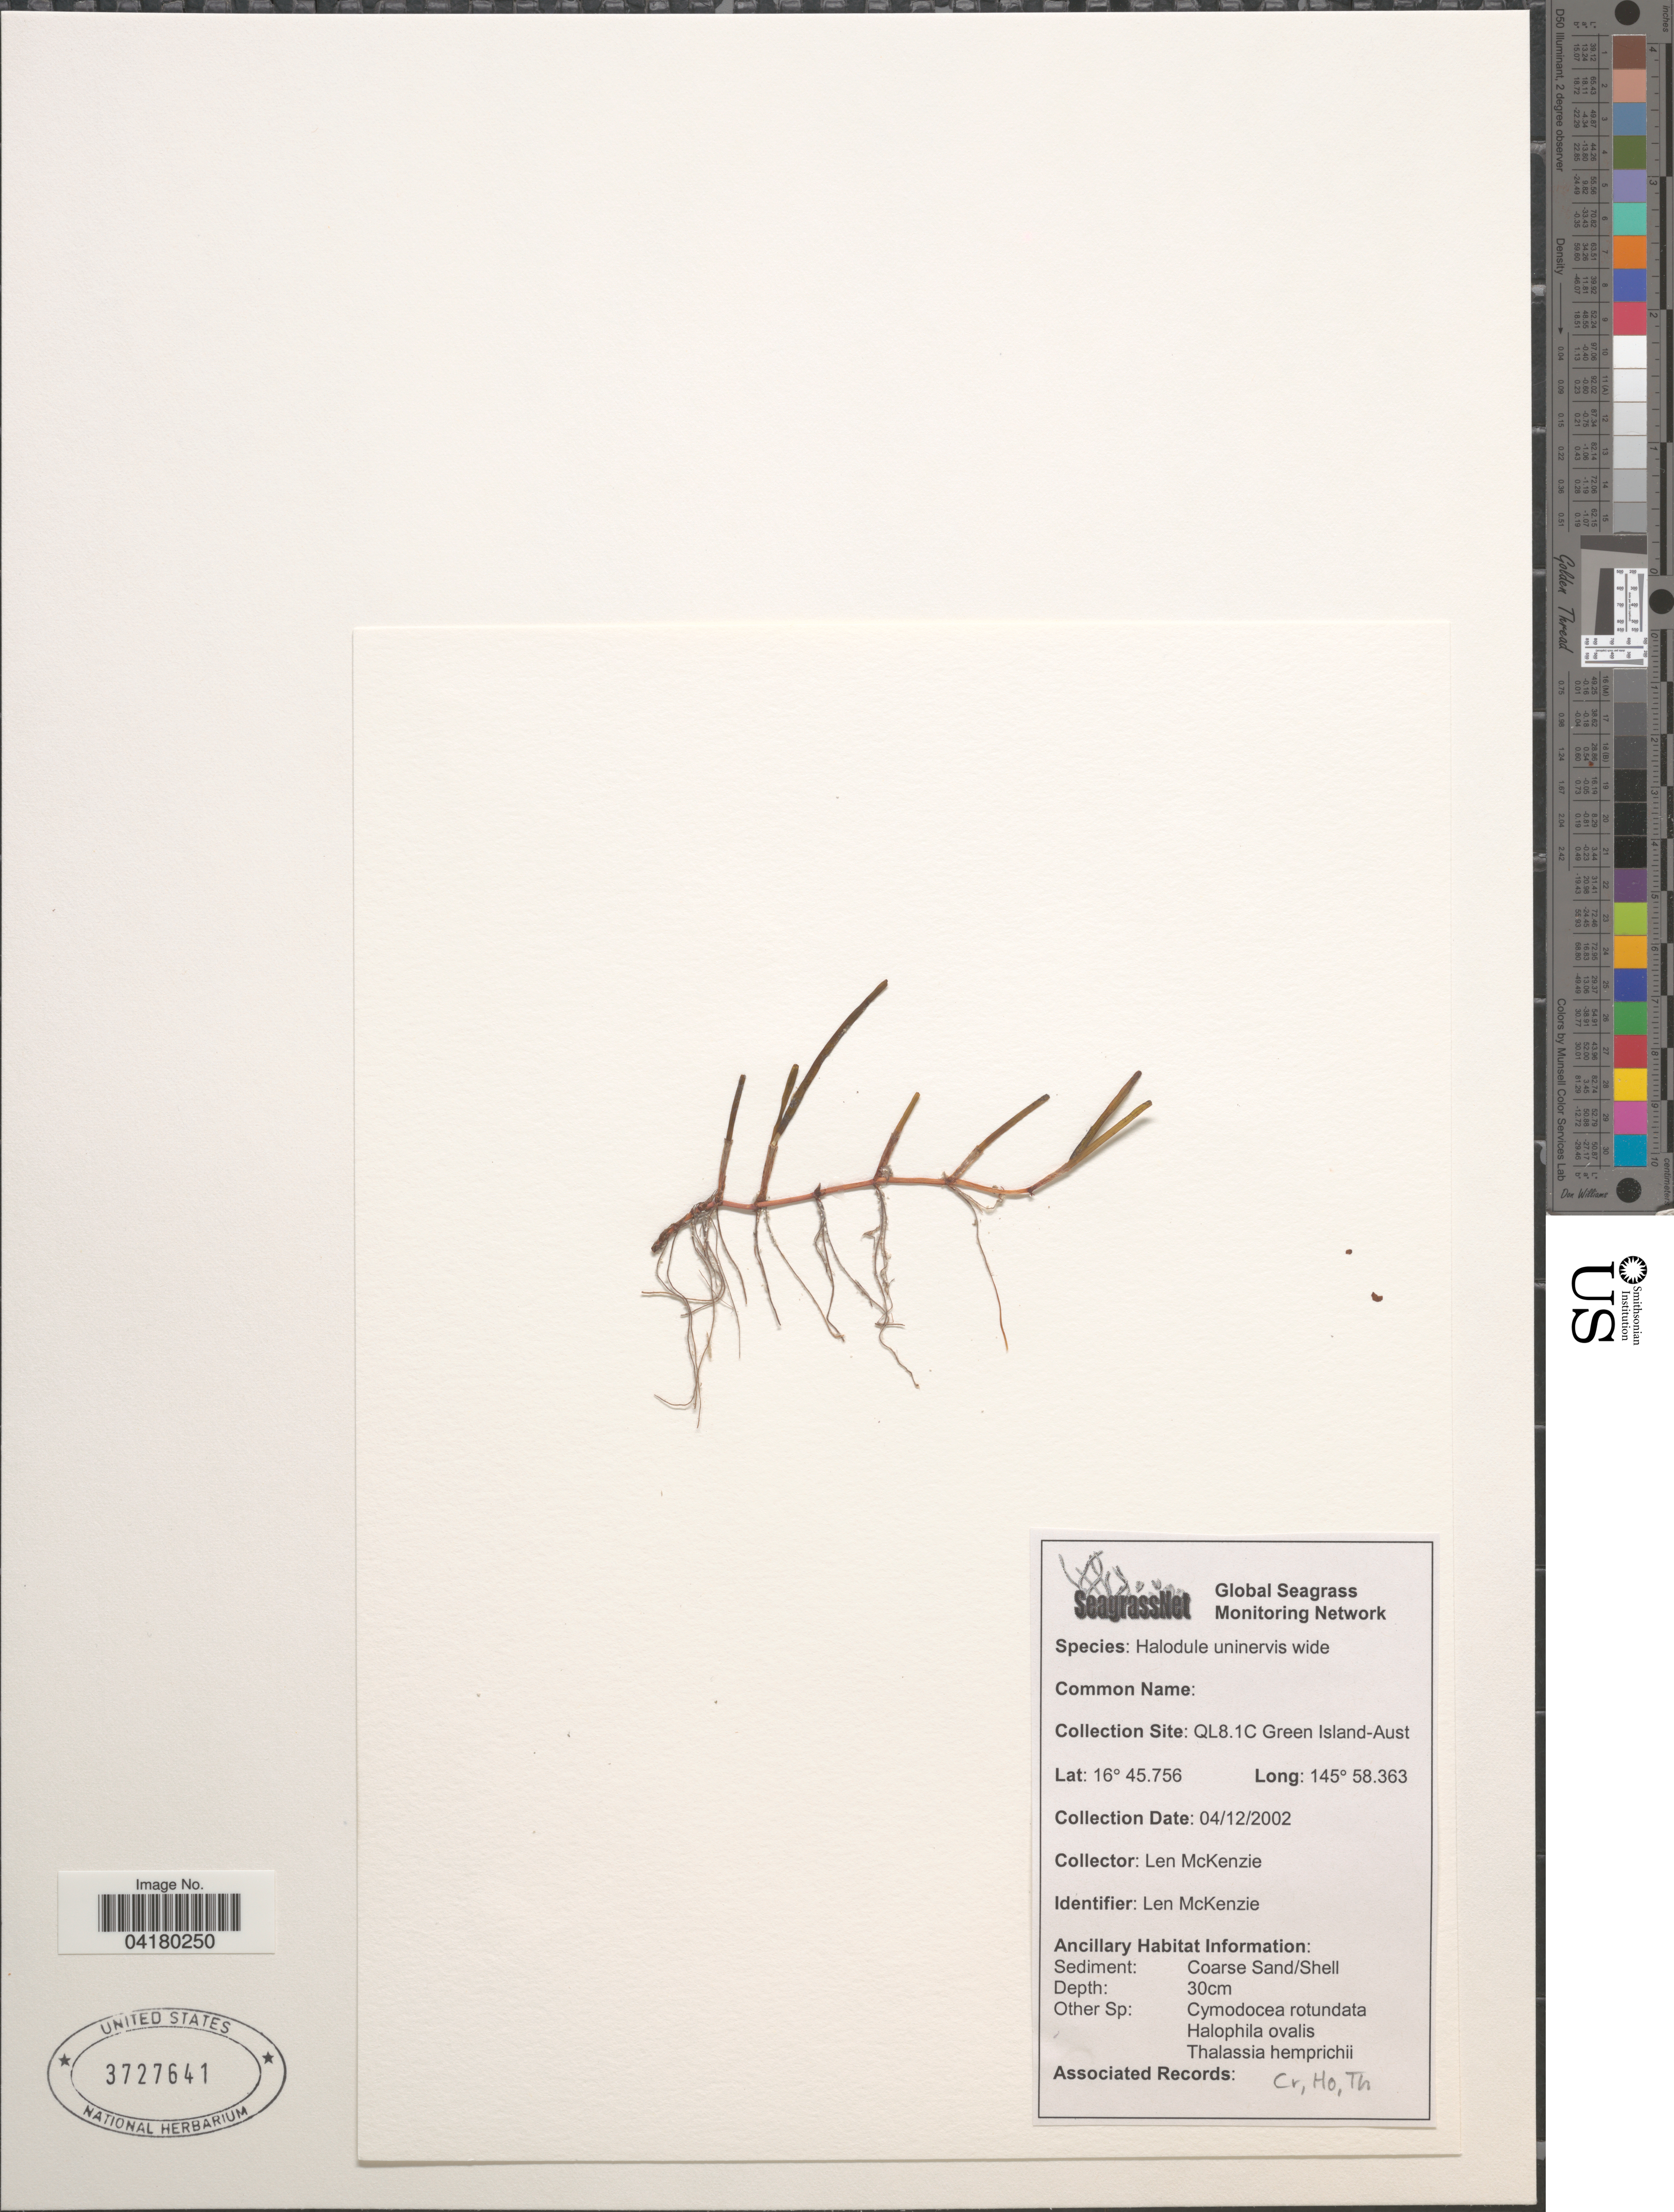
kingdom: Plantae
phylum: Tracheophyta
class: Liliopsida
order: Alismatales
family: Cymodoceaceae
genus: Halodule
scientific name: Halodule uninervis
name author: (Forssk.) Asch.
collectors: L. McKenzie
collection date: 2002-12-04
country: Australia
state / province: Queensland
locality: QL8.1B Green Island.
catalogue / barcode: US 3727641